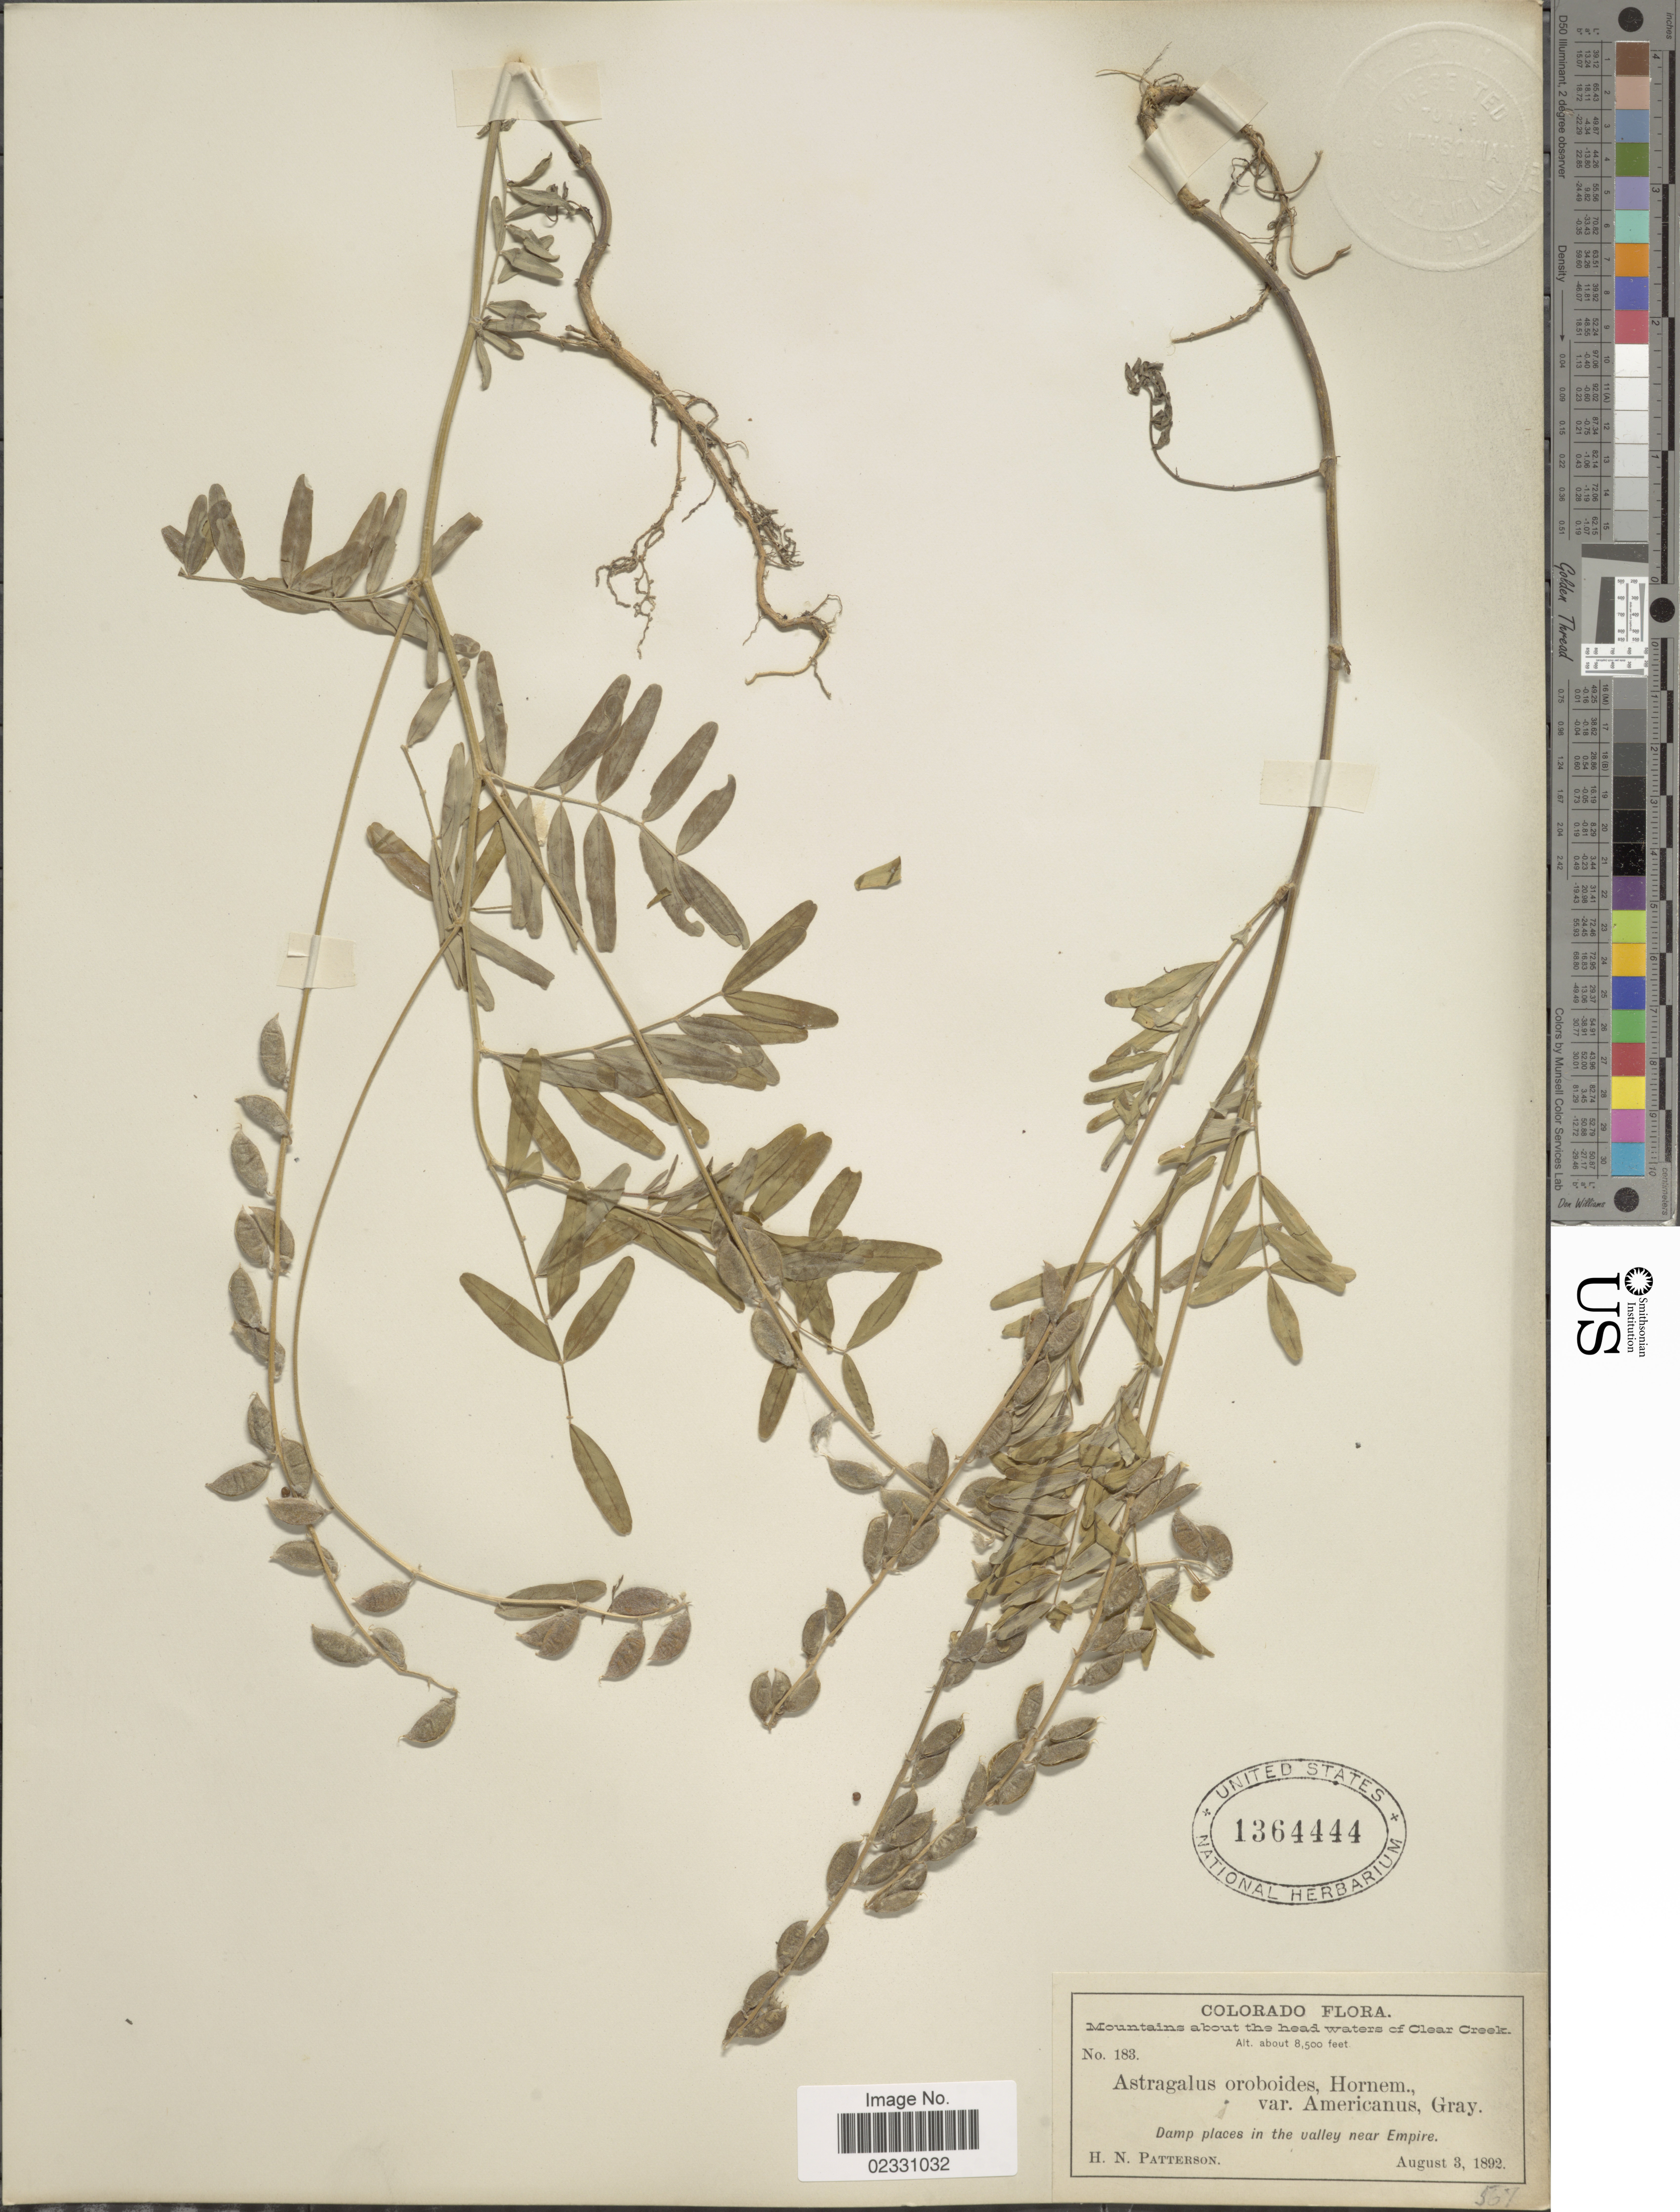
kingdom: Plantae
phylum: Tracheophyta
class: Magnoliopsida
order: Fabales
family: Fabaceae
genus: Astragalus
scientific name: Astragalus oroboides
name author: Hornem.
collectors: H. N. Patterson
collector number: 183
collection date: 1892-08-03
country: United States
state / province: Colorado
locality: Mountains about the headwaters of Clear Creek, Damp places in the valley near Empire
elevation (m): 2591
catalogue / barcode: US 1364444